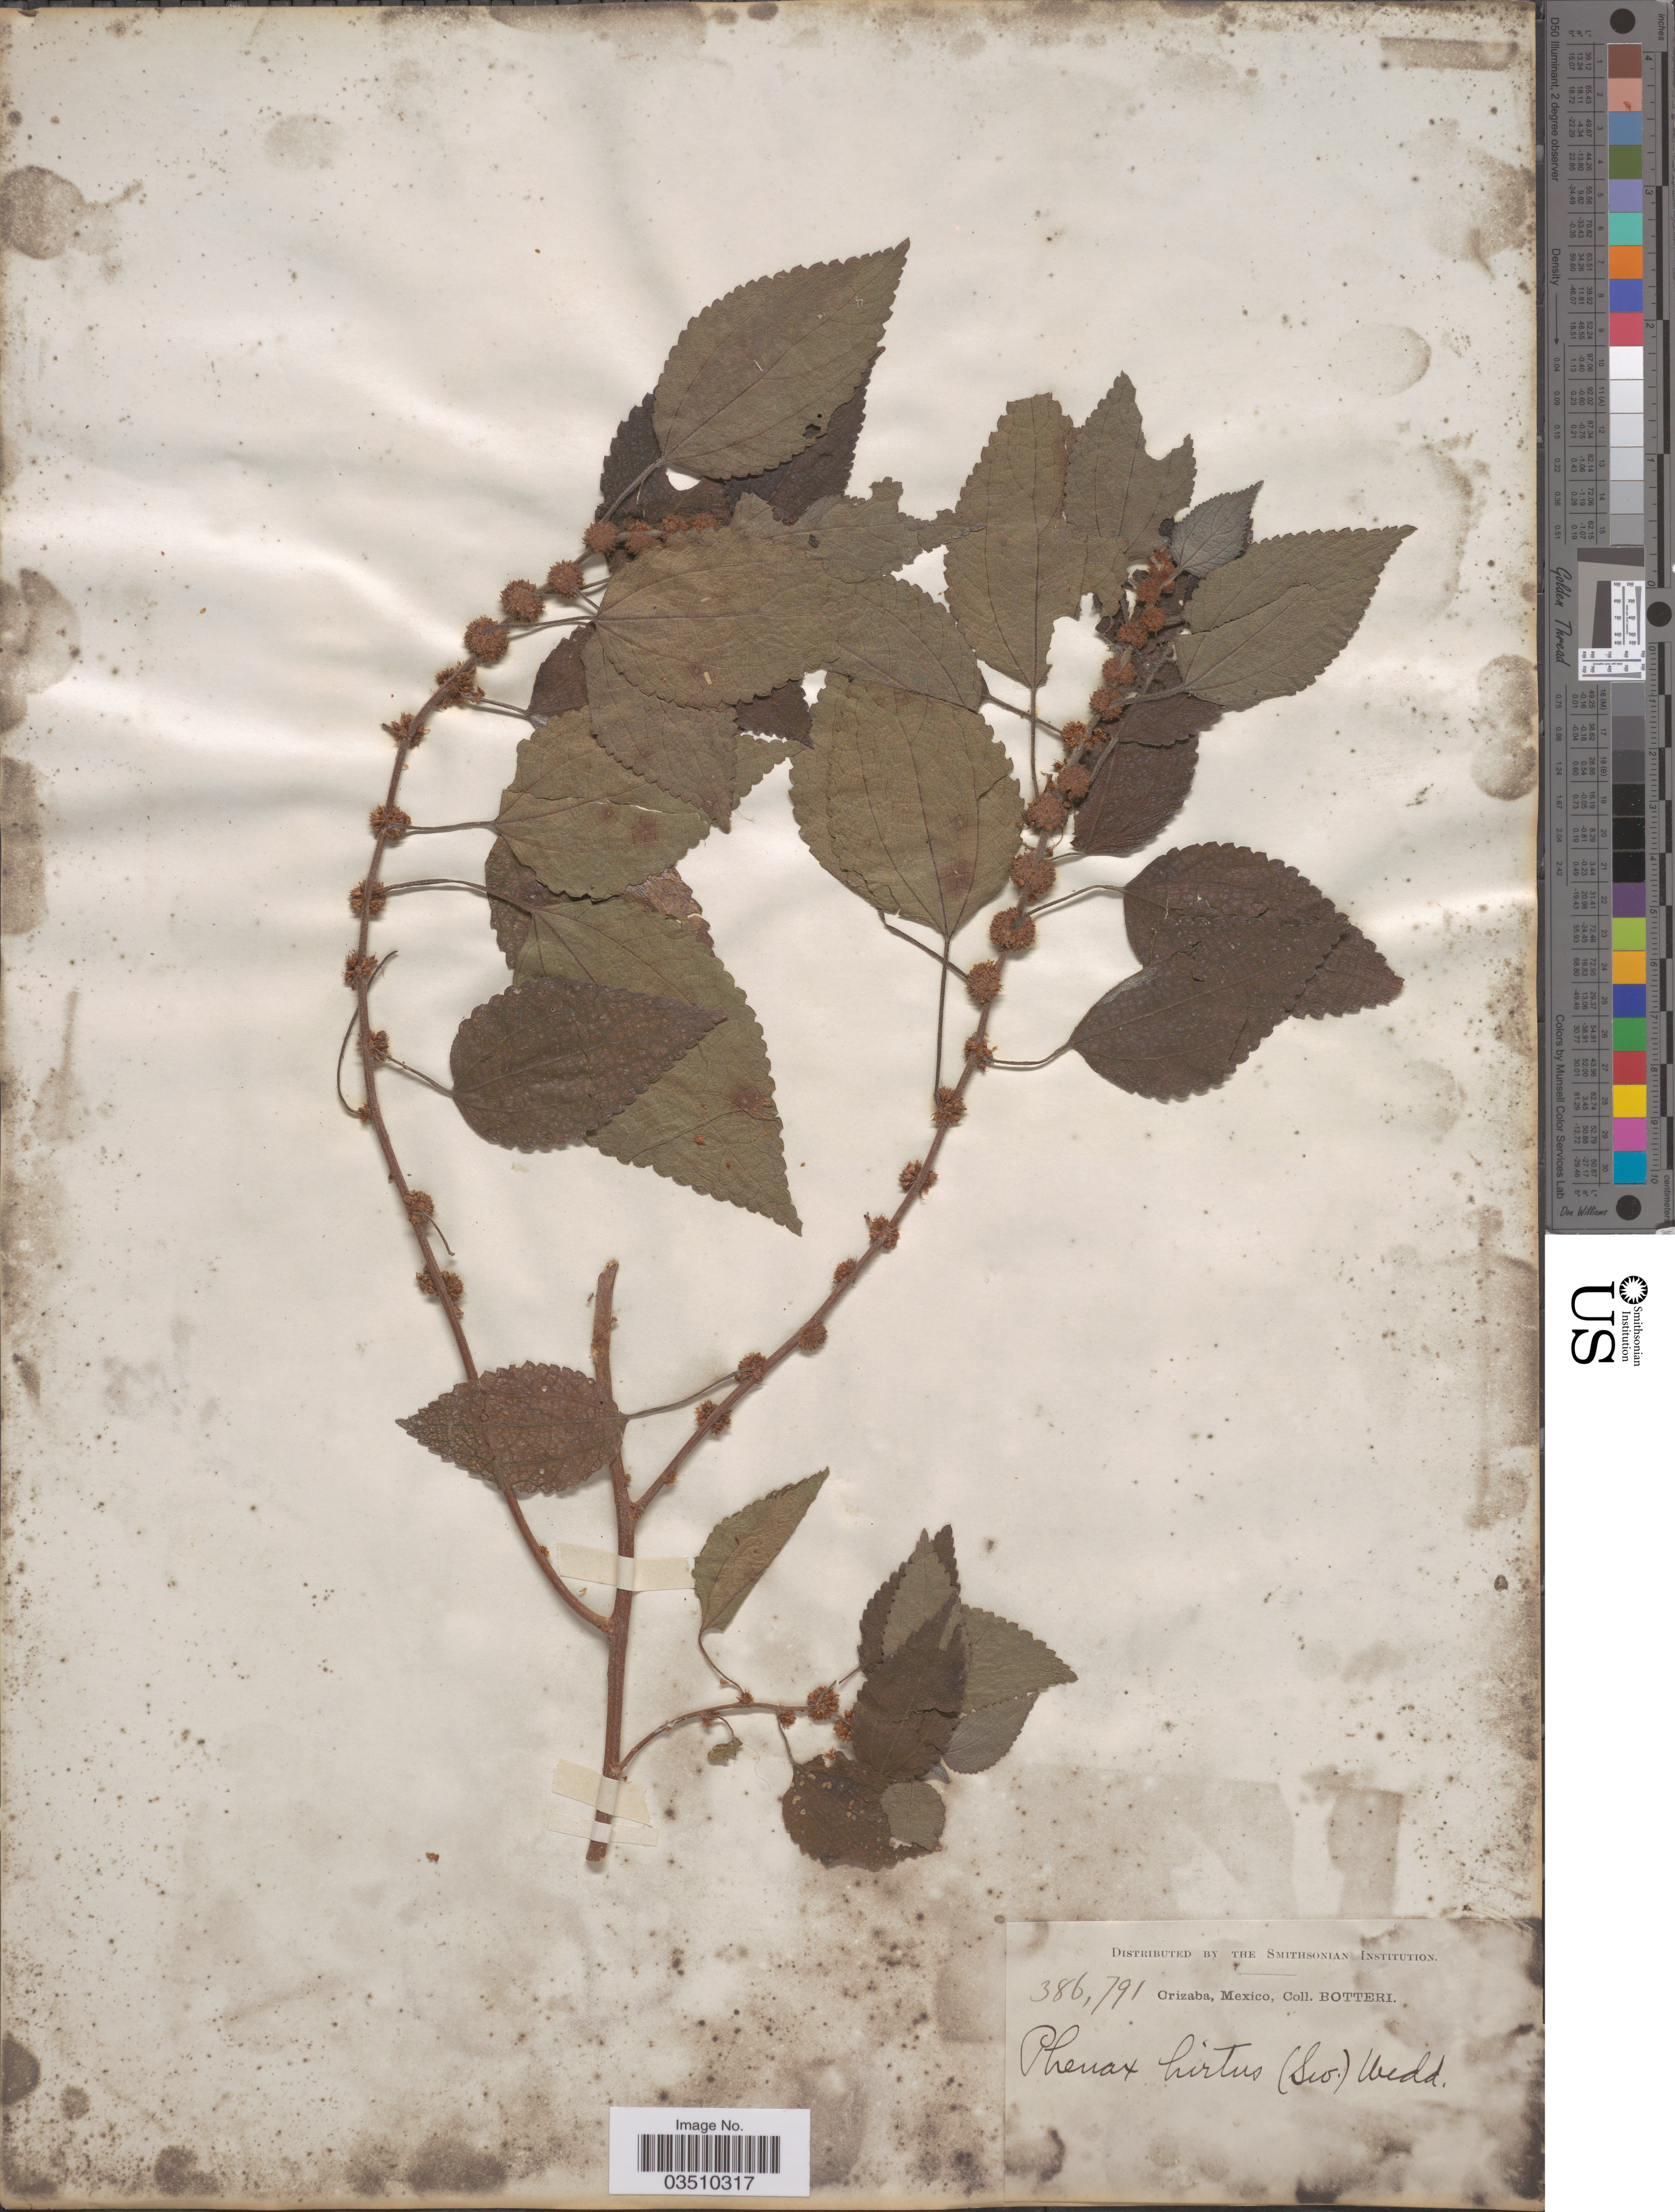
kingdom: Plantae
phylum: Tracheophyta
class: Magnoliopsida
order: Rosales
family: Urticaceae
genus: Phenax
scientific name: Phenax hirtus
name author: (Sw.) Wedd.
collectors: -. Botteri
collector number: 386791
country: Mexico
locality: Orizaba.